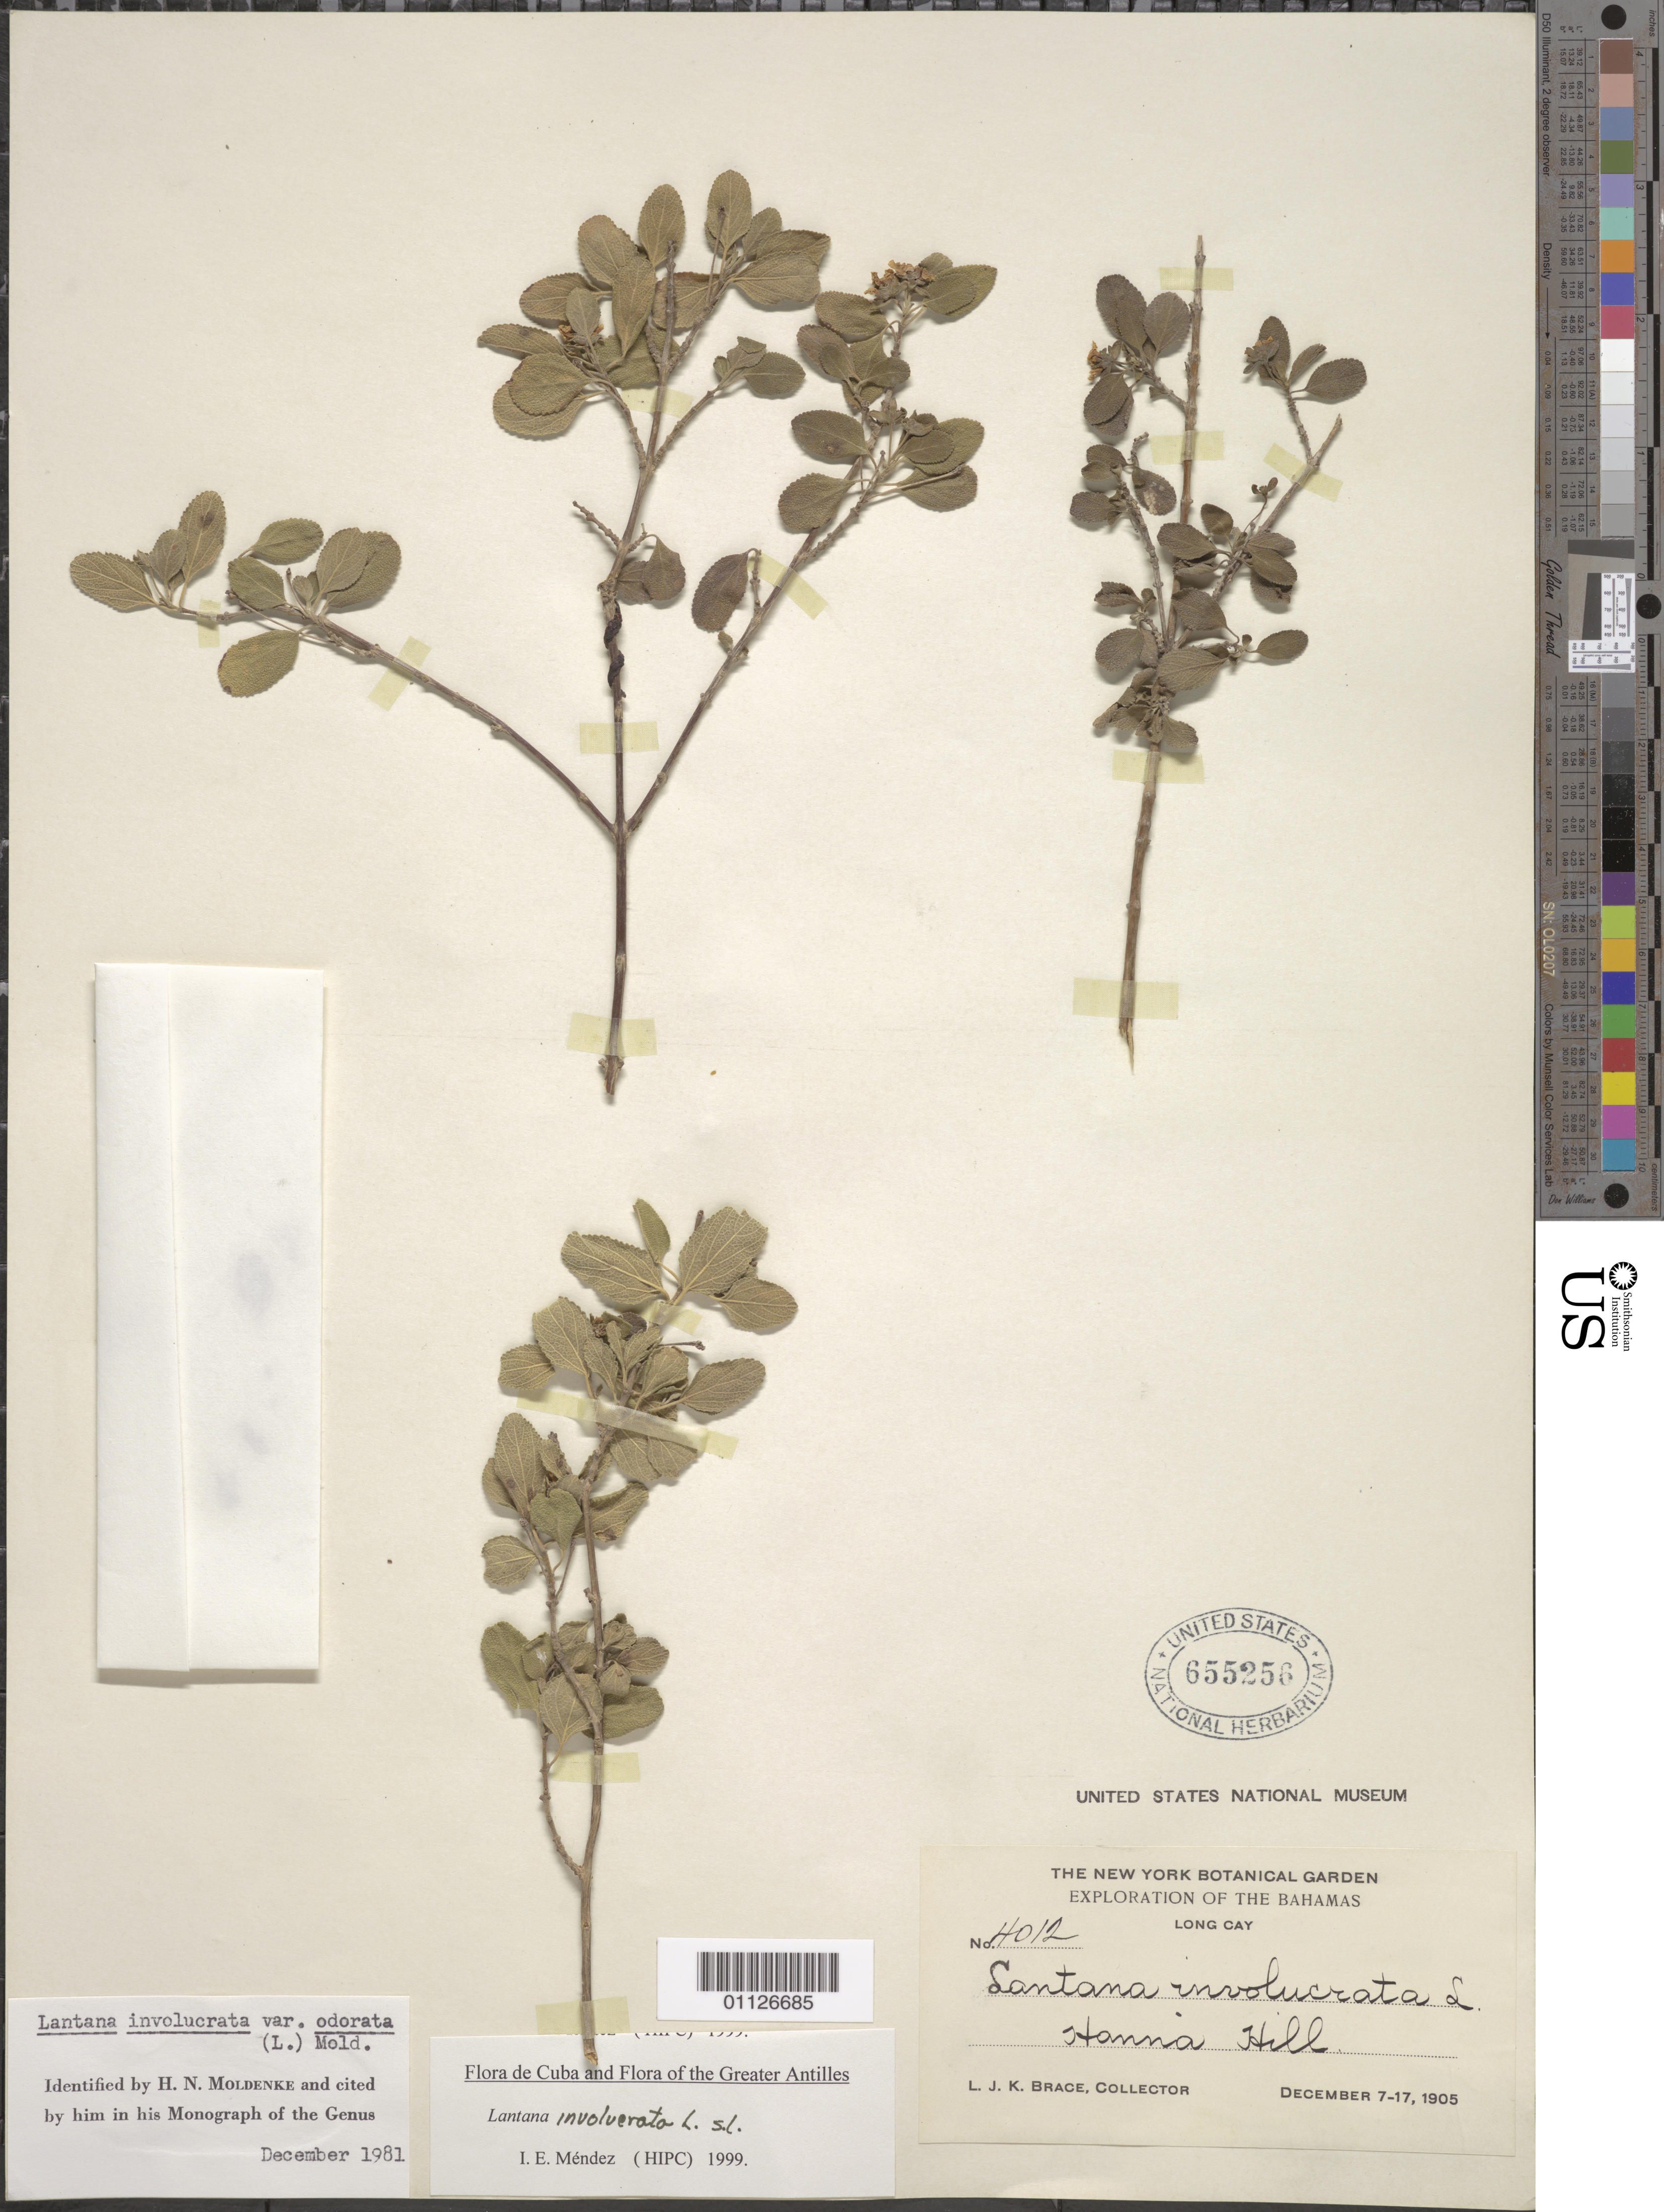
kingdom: Plantae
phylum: Tracheophyta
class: Magnoliopsida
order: Lamiales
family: Verbenaceae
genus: Lantana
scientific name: Lantana involucrata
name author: L.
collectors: L. J. K. Brace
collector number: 4012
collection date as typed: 07 Dec 1905 to 17 Dec 1905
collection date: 1905-12-07/1905-12-17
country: Bahamas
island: Long Cay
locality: Hanna Hill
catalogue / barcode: US 655256